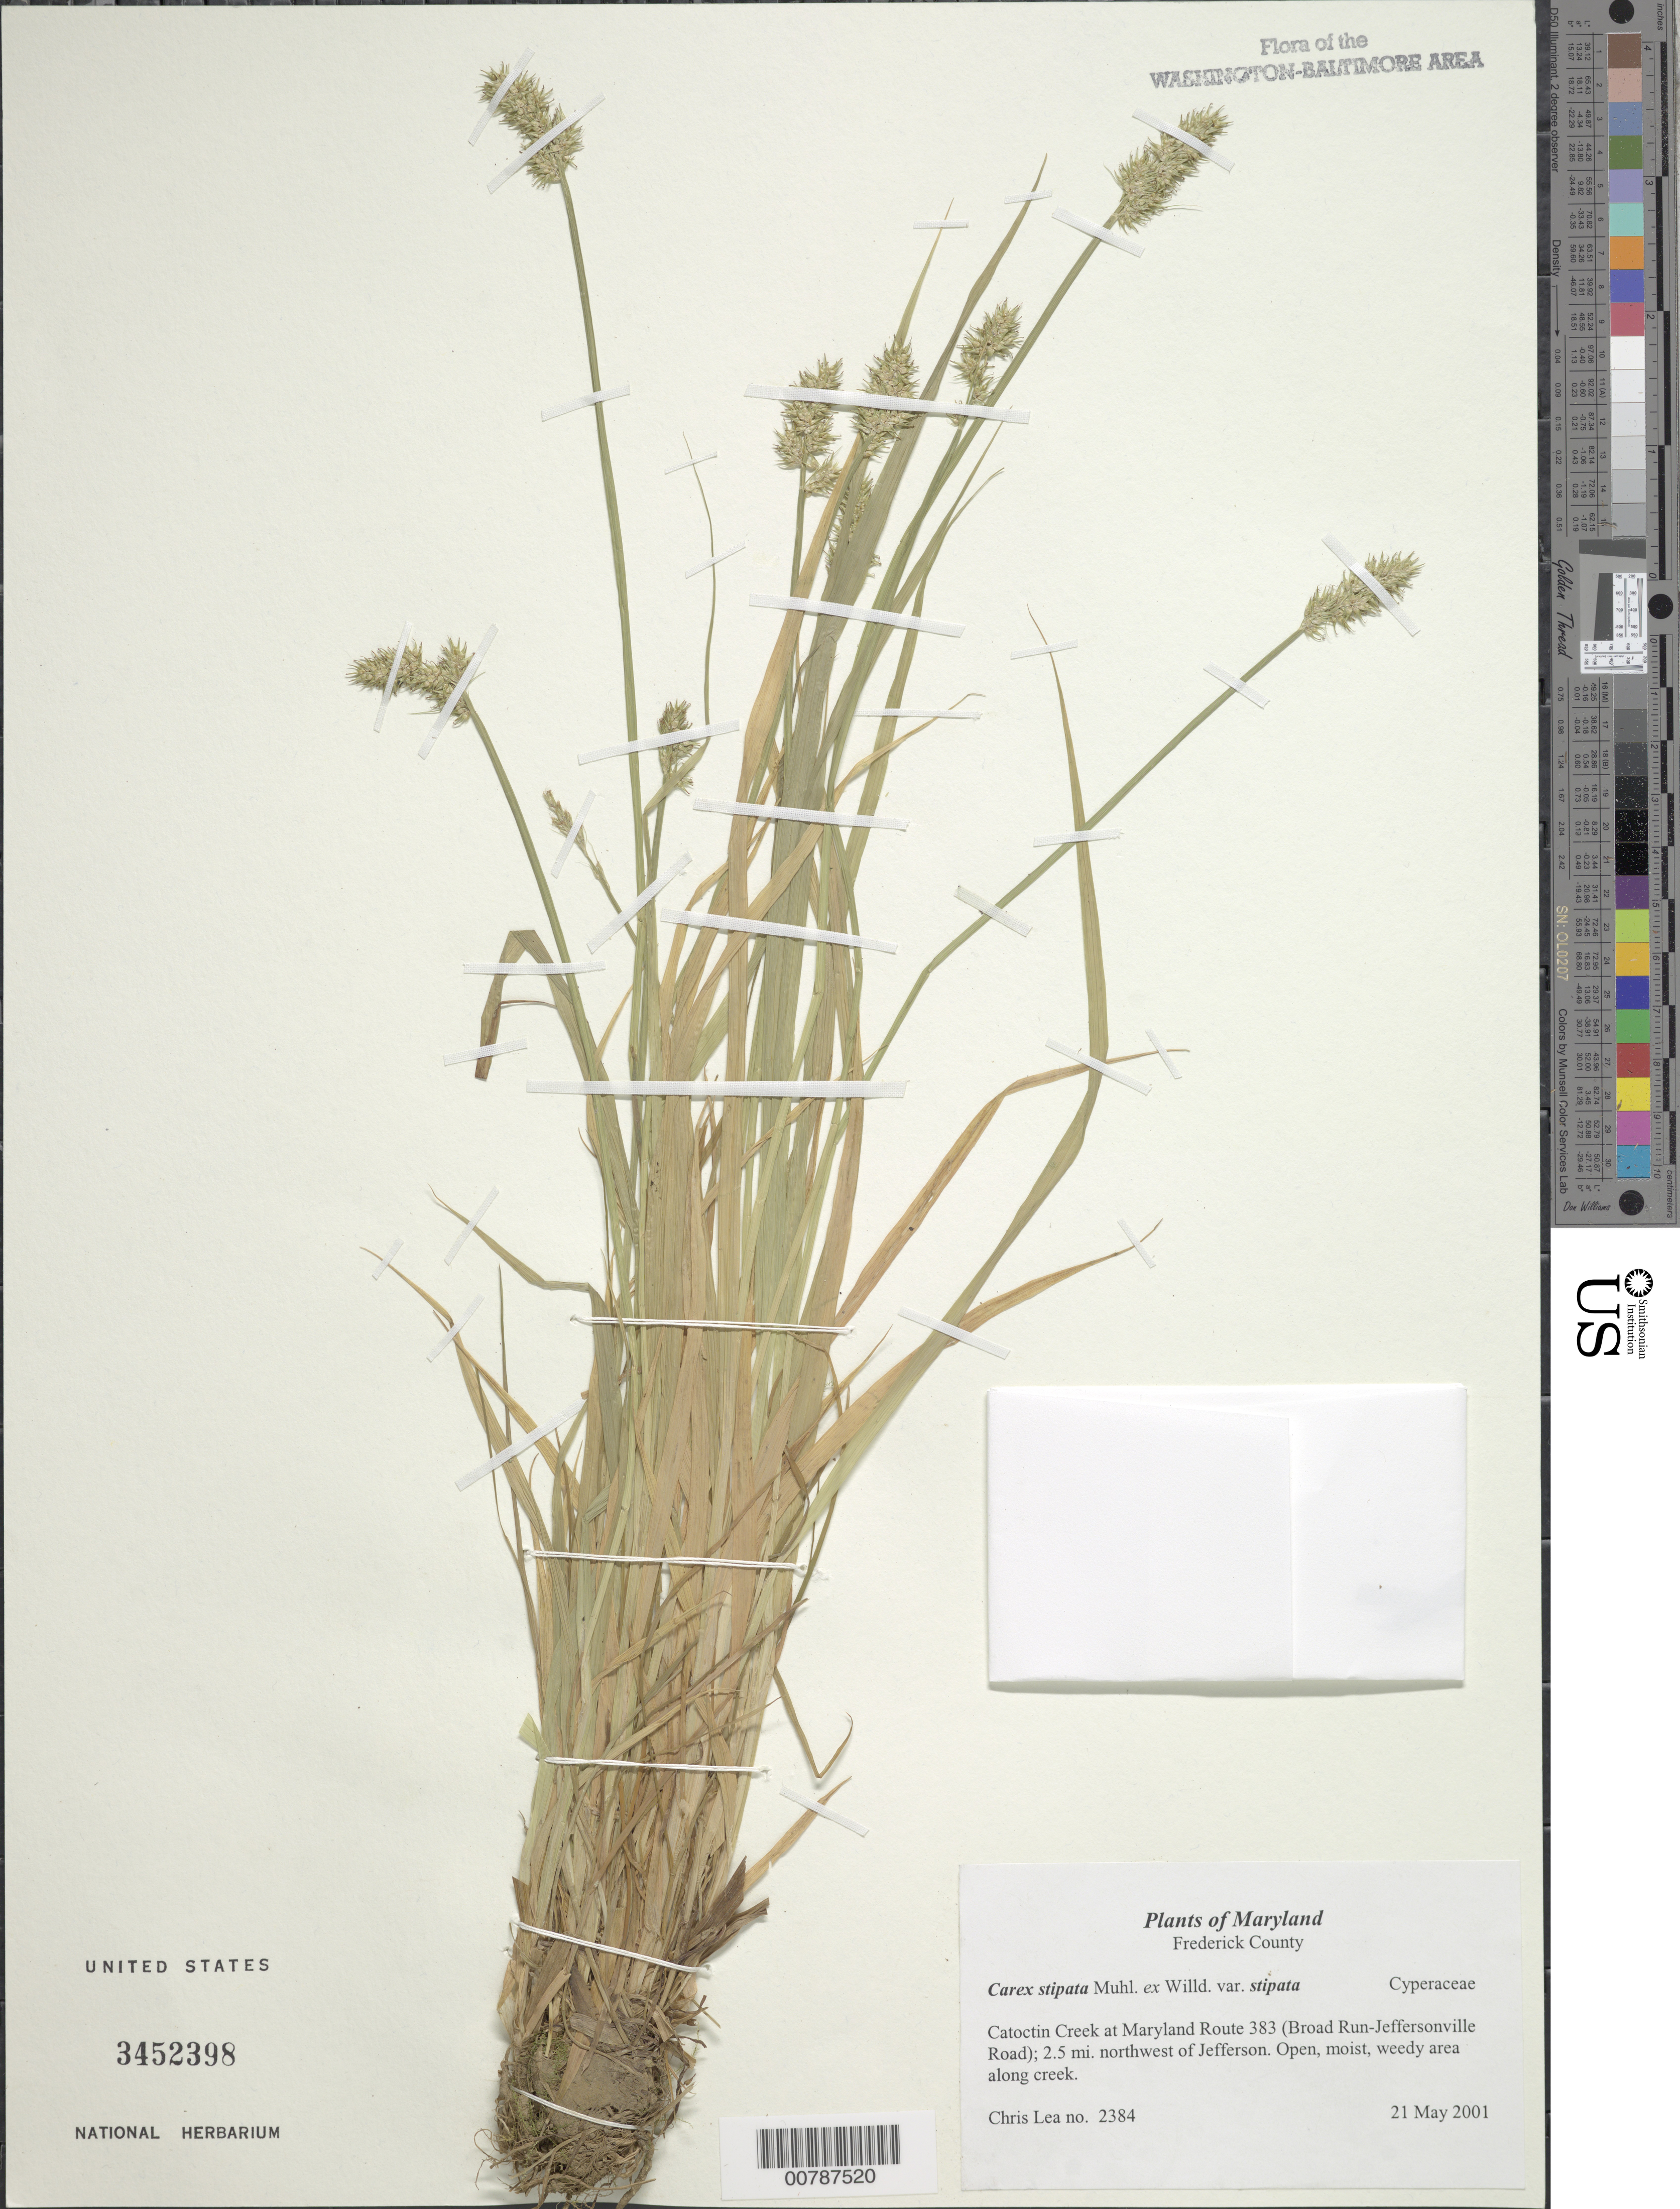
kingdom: Plantae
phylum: Tracheophyta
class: Liliopsida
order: Poales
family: Cyperaceae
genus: Carex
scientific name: Carex stipata var. stipata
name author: Muhl. ex Willd.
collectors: C. Lea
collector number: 2384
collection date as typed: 21 May 2001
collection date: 2001-05-21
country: United States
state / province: Maryland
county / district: Frederick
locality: Catoctin Creek at Maryland Route 383 (Broad Run - Jeffersonville Road); 2.5 mi. northwest of Jefferson.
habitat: Open, moist, weedy area along creek.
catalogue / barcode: US 3452398